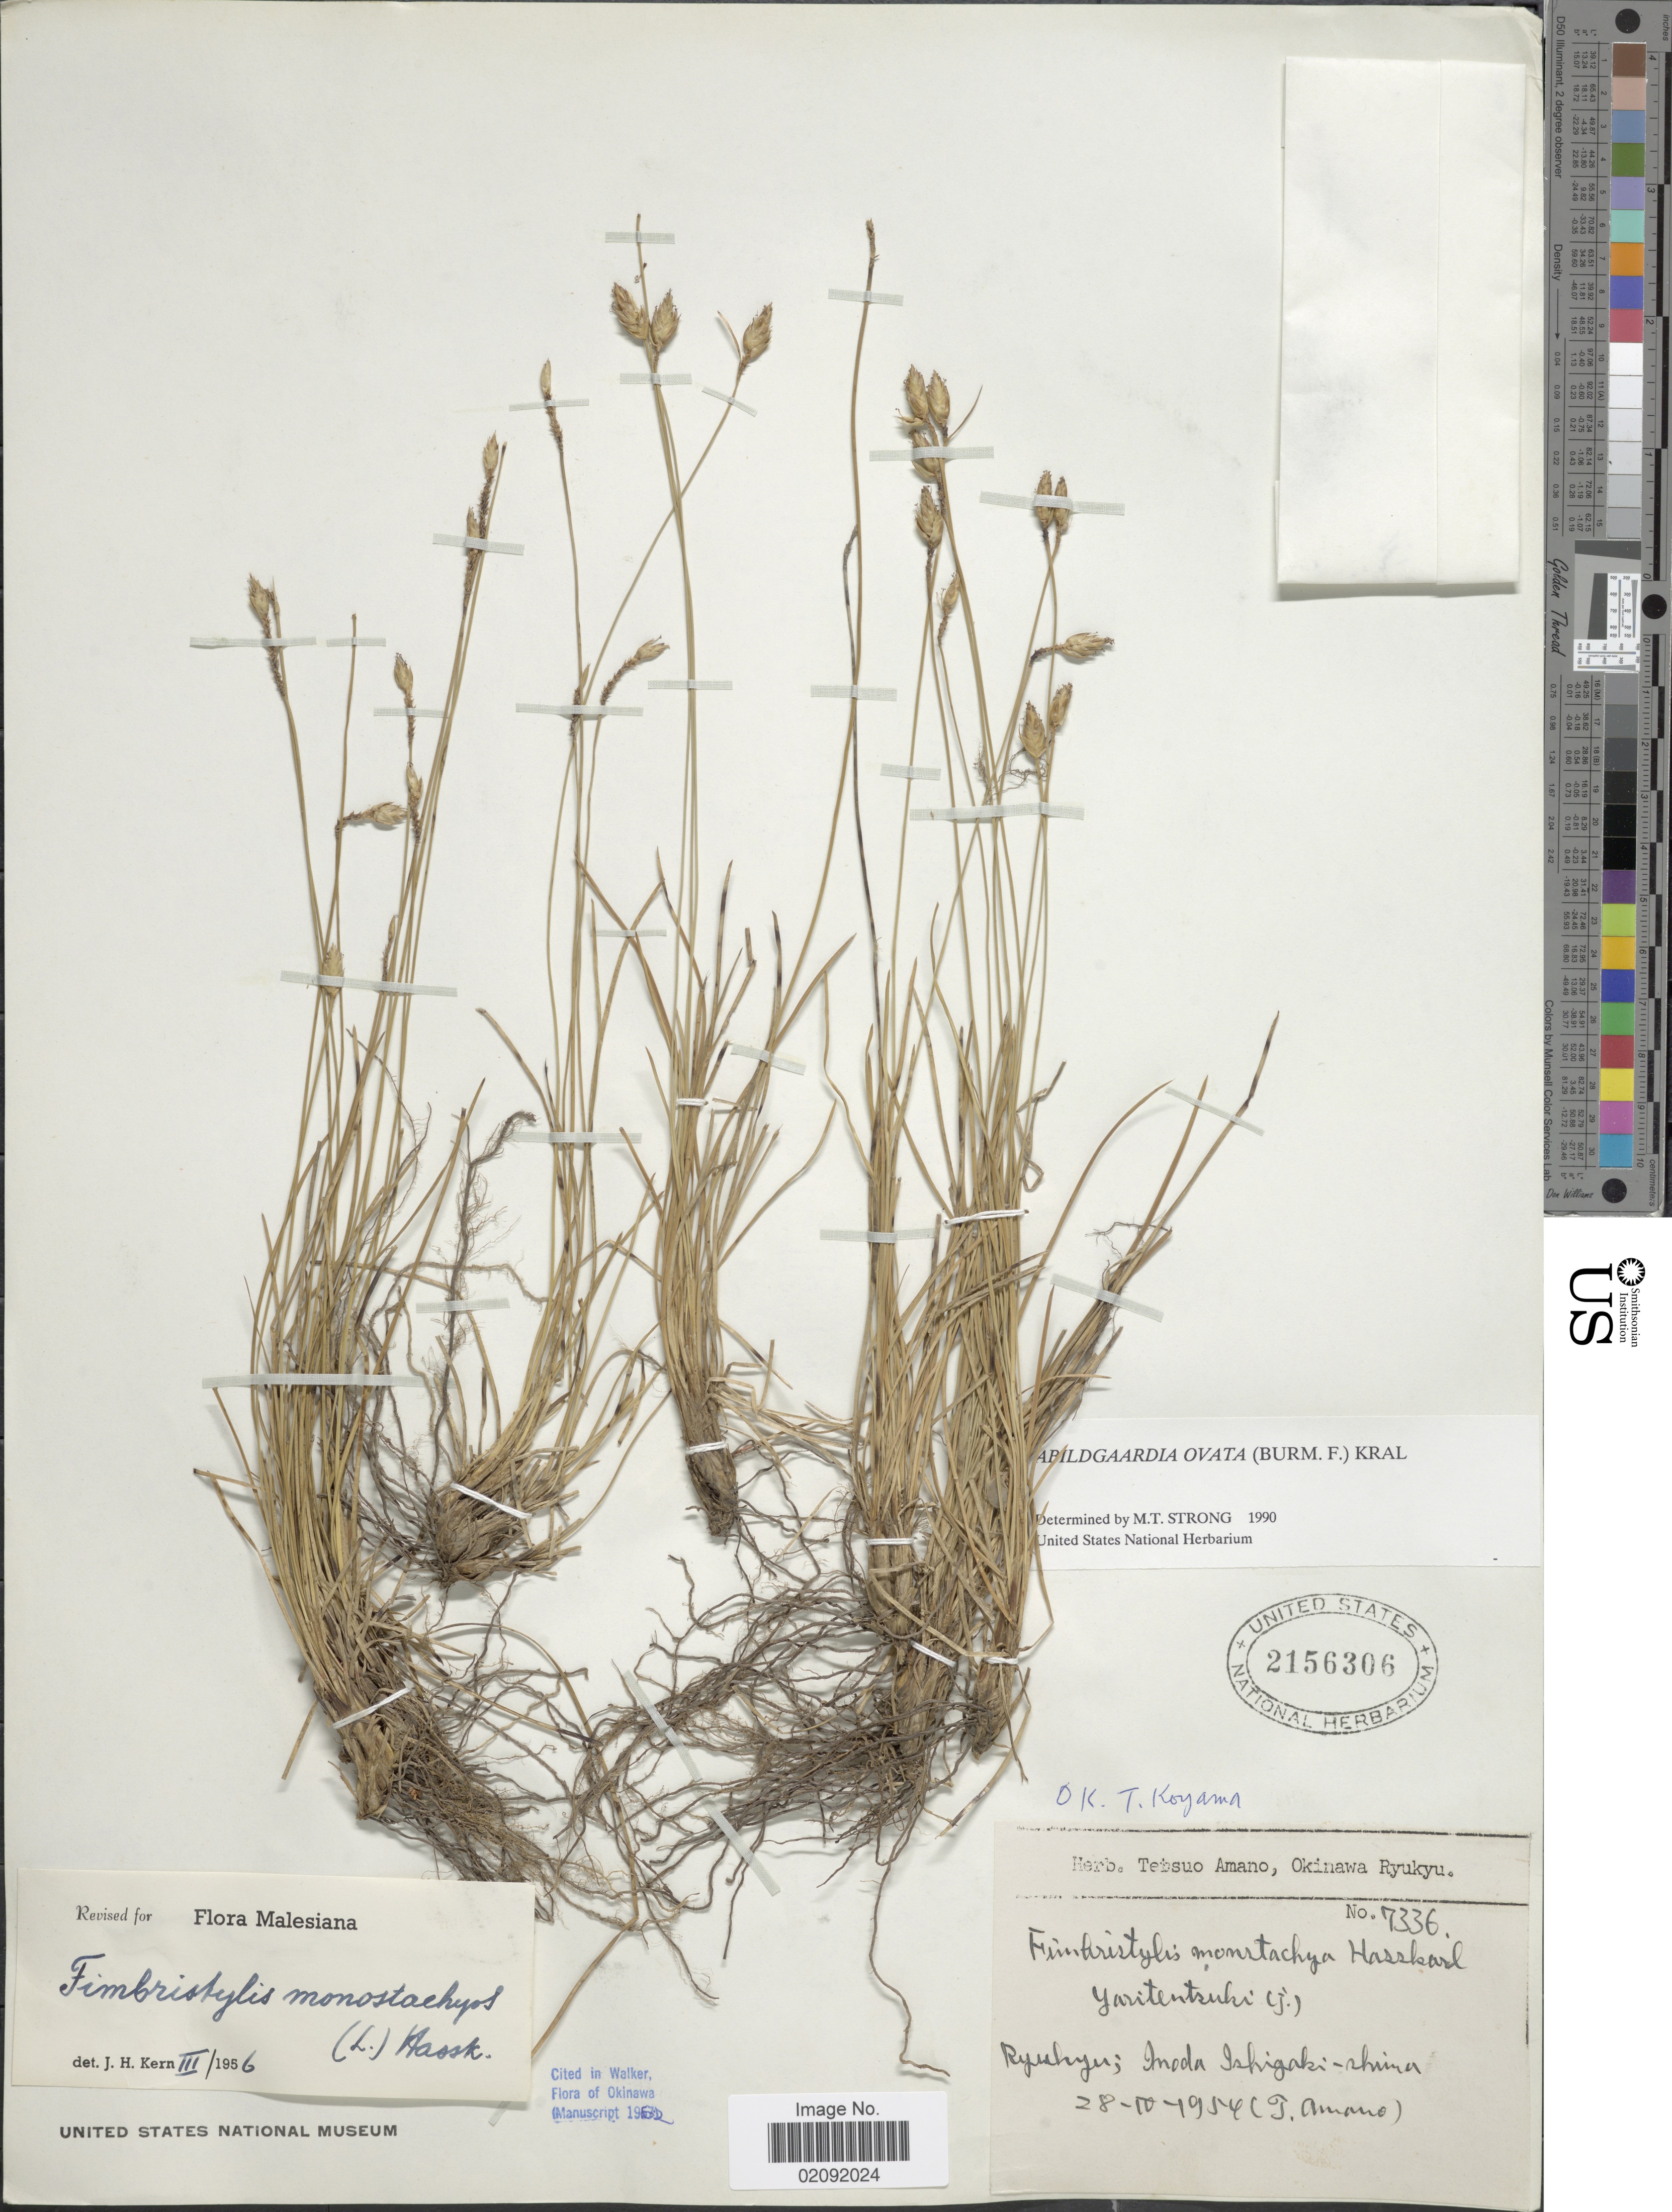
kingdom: Plantae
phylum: Tracheophyta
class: Liliopsida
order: Poales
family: Cyperaceae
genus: Abildgaardia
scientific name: Abildgaardia ovata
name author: (Burm. f.) Kral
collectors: T. Amano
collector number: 7336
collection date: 1954-10-28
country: Japan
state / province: Okinawa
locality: Ryukyu: Inoda Ishigaki-shima.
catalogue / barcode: US 2156306